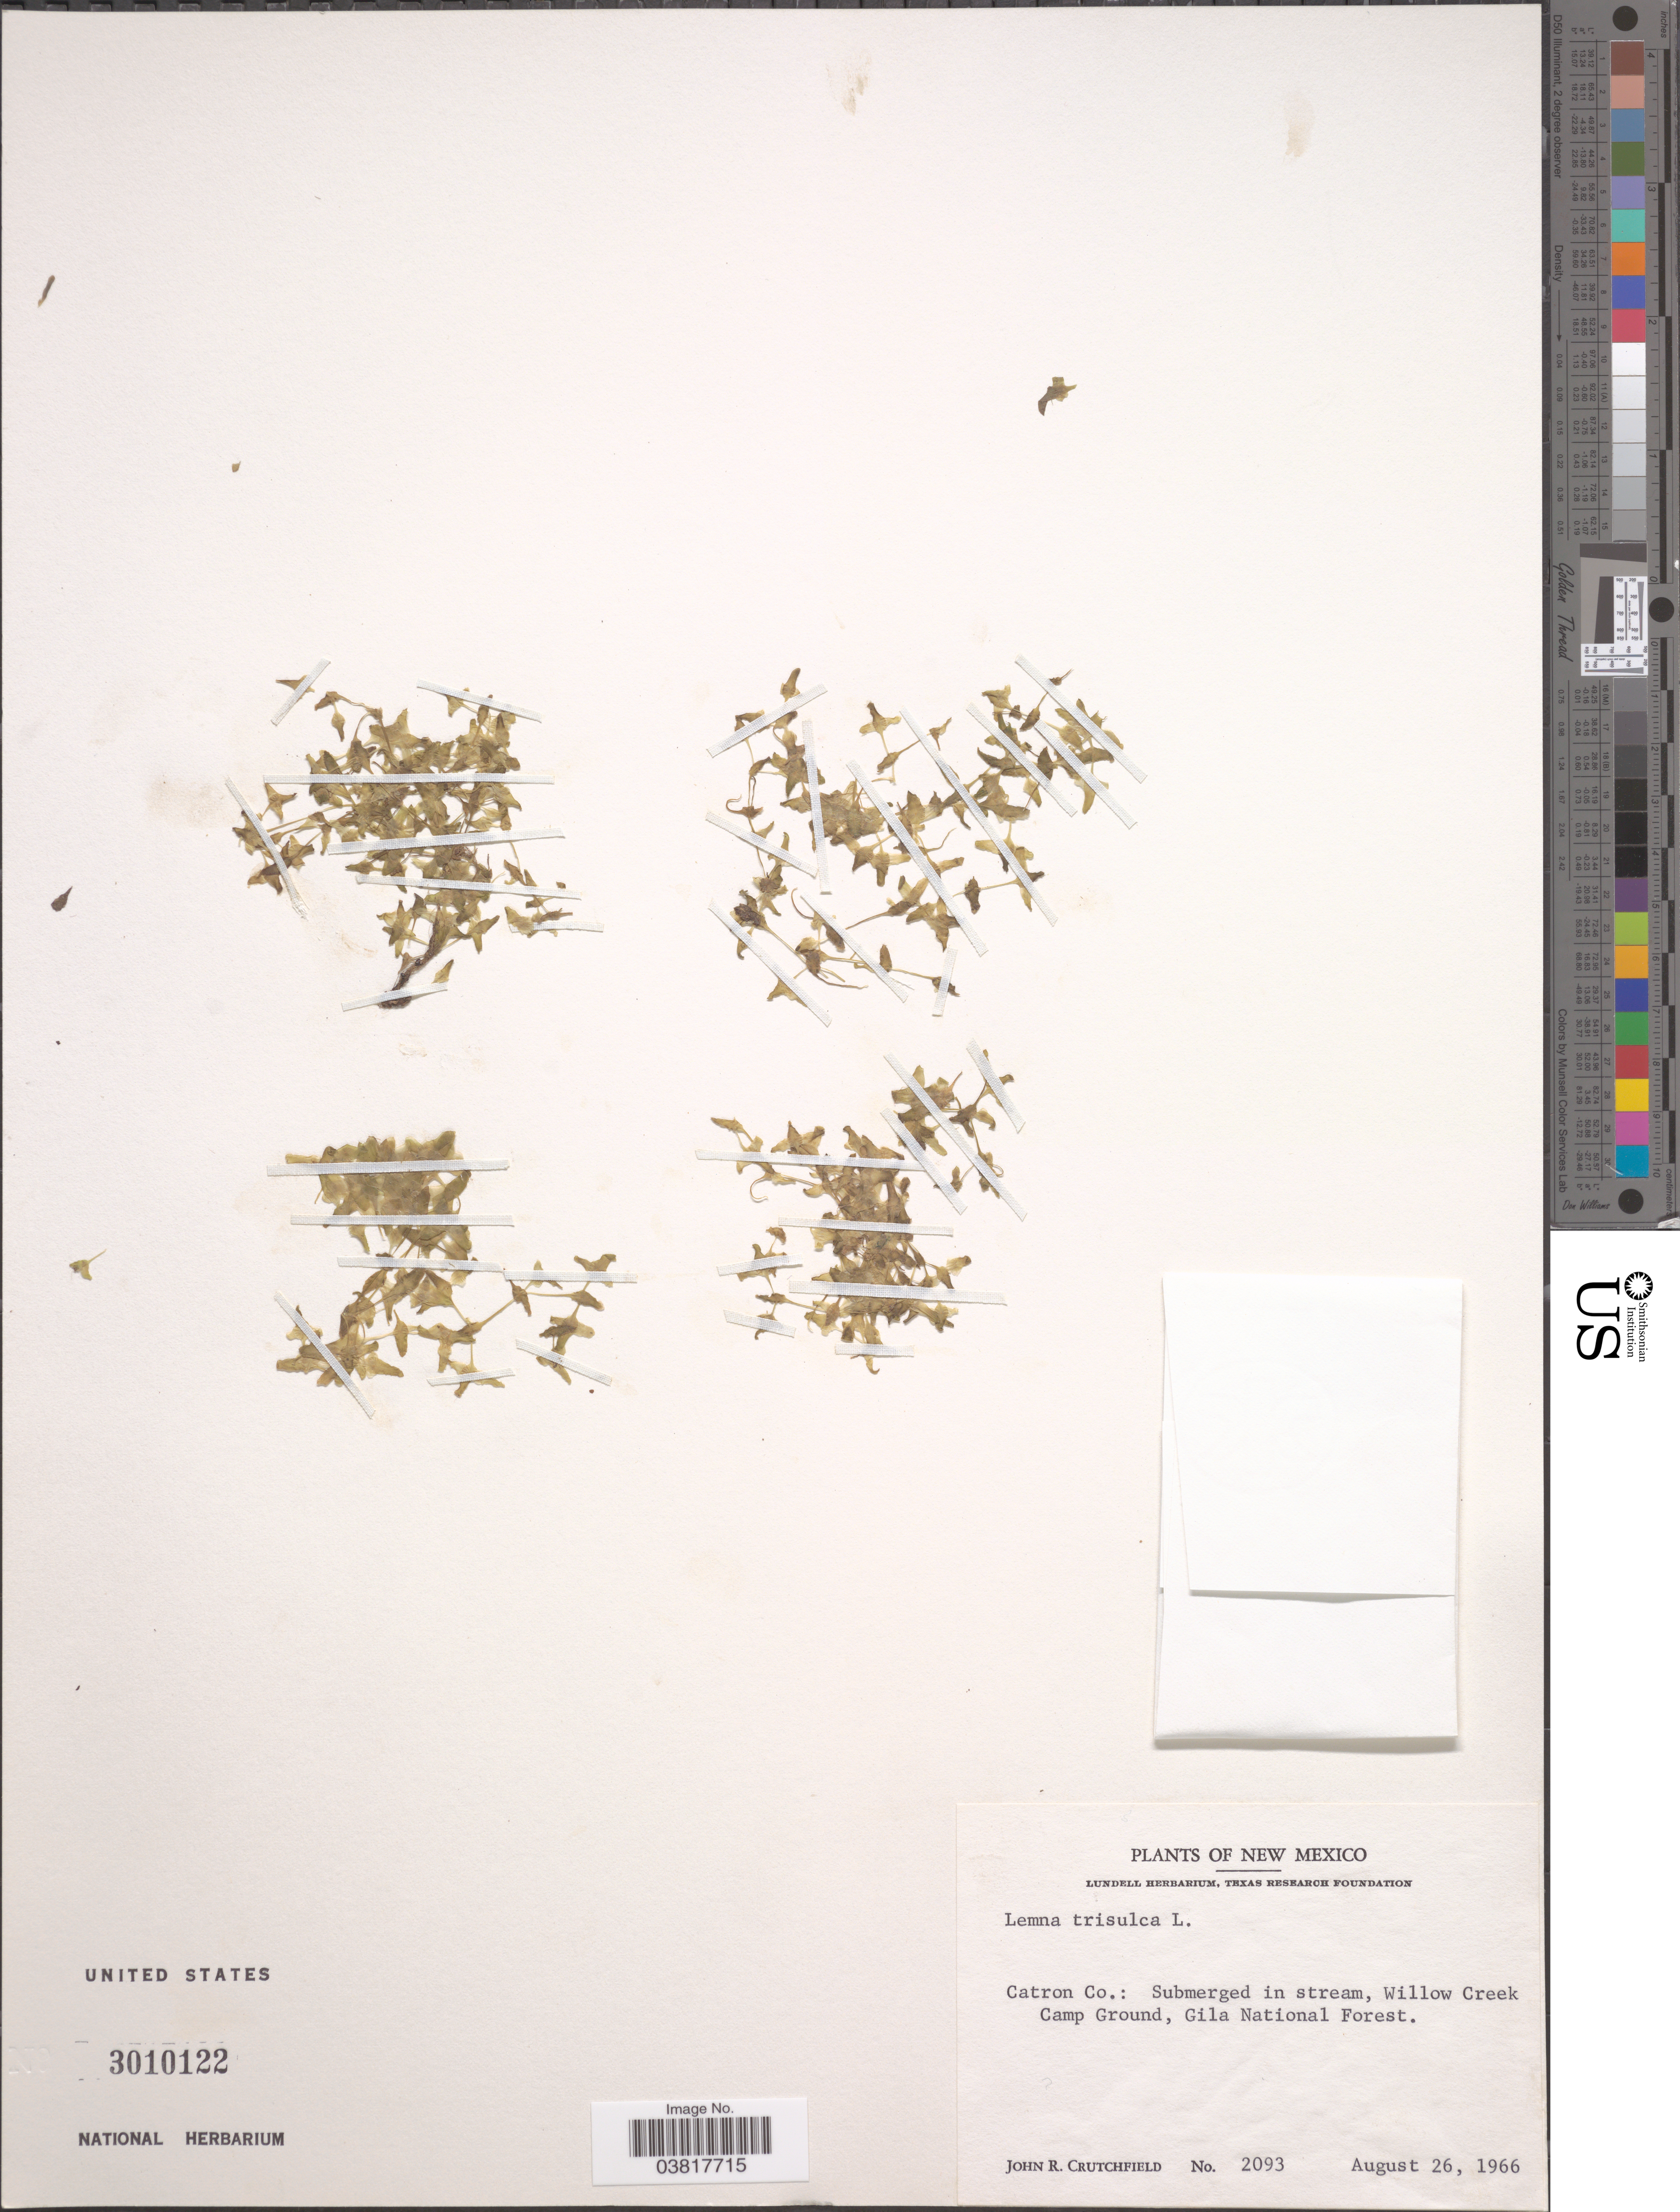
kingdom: Plantae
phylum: Tracheophyta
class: Liliopsida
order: Alismatales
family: Araceae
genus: Lemna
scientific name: Lemna trisulca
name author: L.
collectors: J. Crutchfield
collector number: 2093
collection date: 1966-08-26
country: United States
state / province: New Mexico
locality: Catron Co.: Submerged in stream, Willow Creek Camp Ground, Gila National Forest.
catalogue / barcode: US 3010122